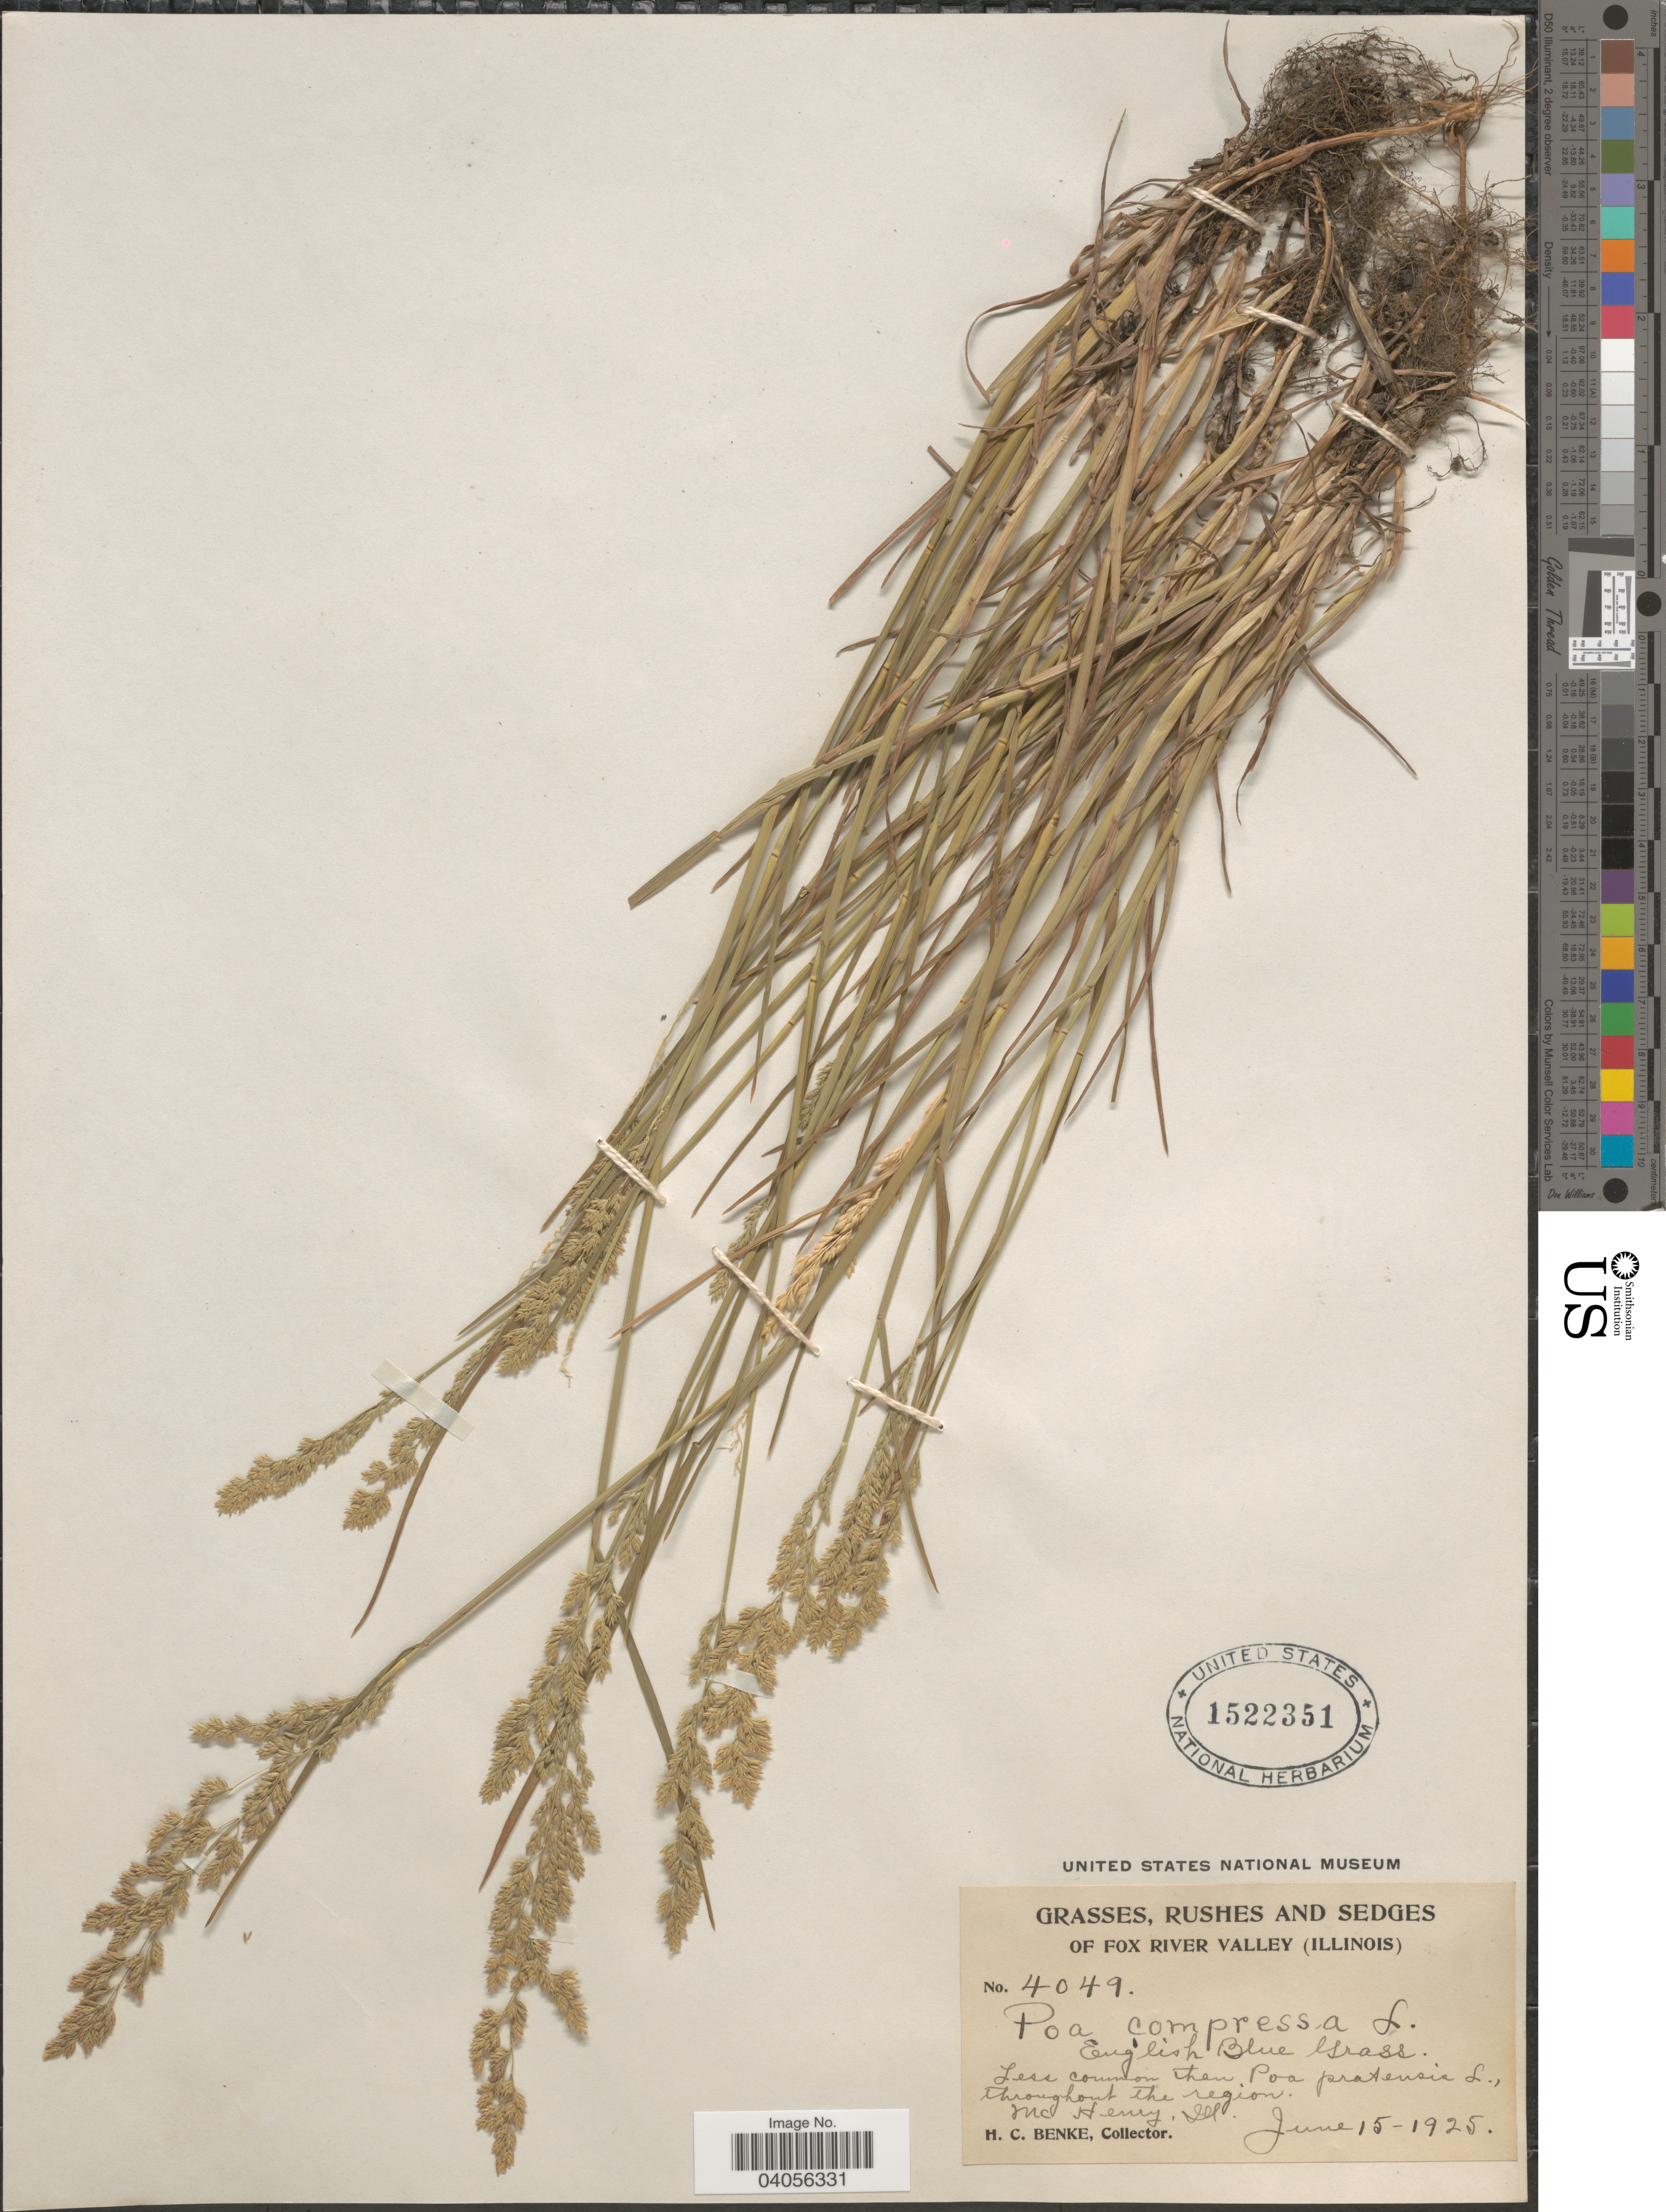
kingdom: Plantae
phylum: Tracheophyta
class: Liliopsida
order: Poales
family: Poaceae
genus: Poa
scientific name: Poa compressa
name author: L.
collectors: H. Benke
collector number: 4049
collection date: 1925-06-15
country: United States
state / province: Illinois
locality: Fox River Valley. McHenry.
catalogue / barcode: US 1522351